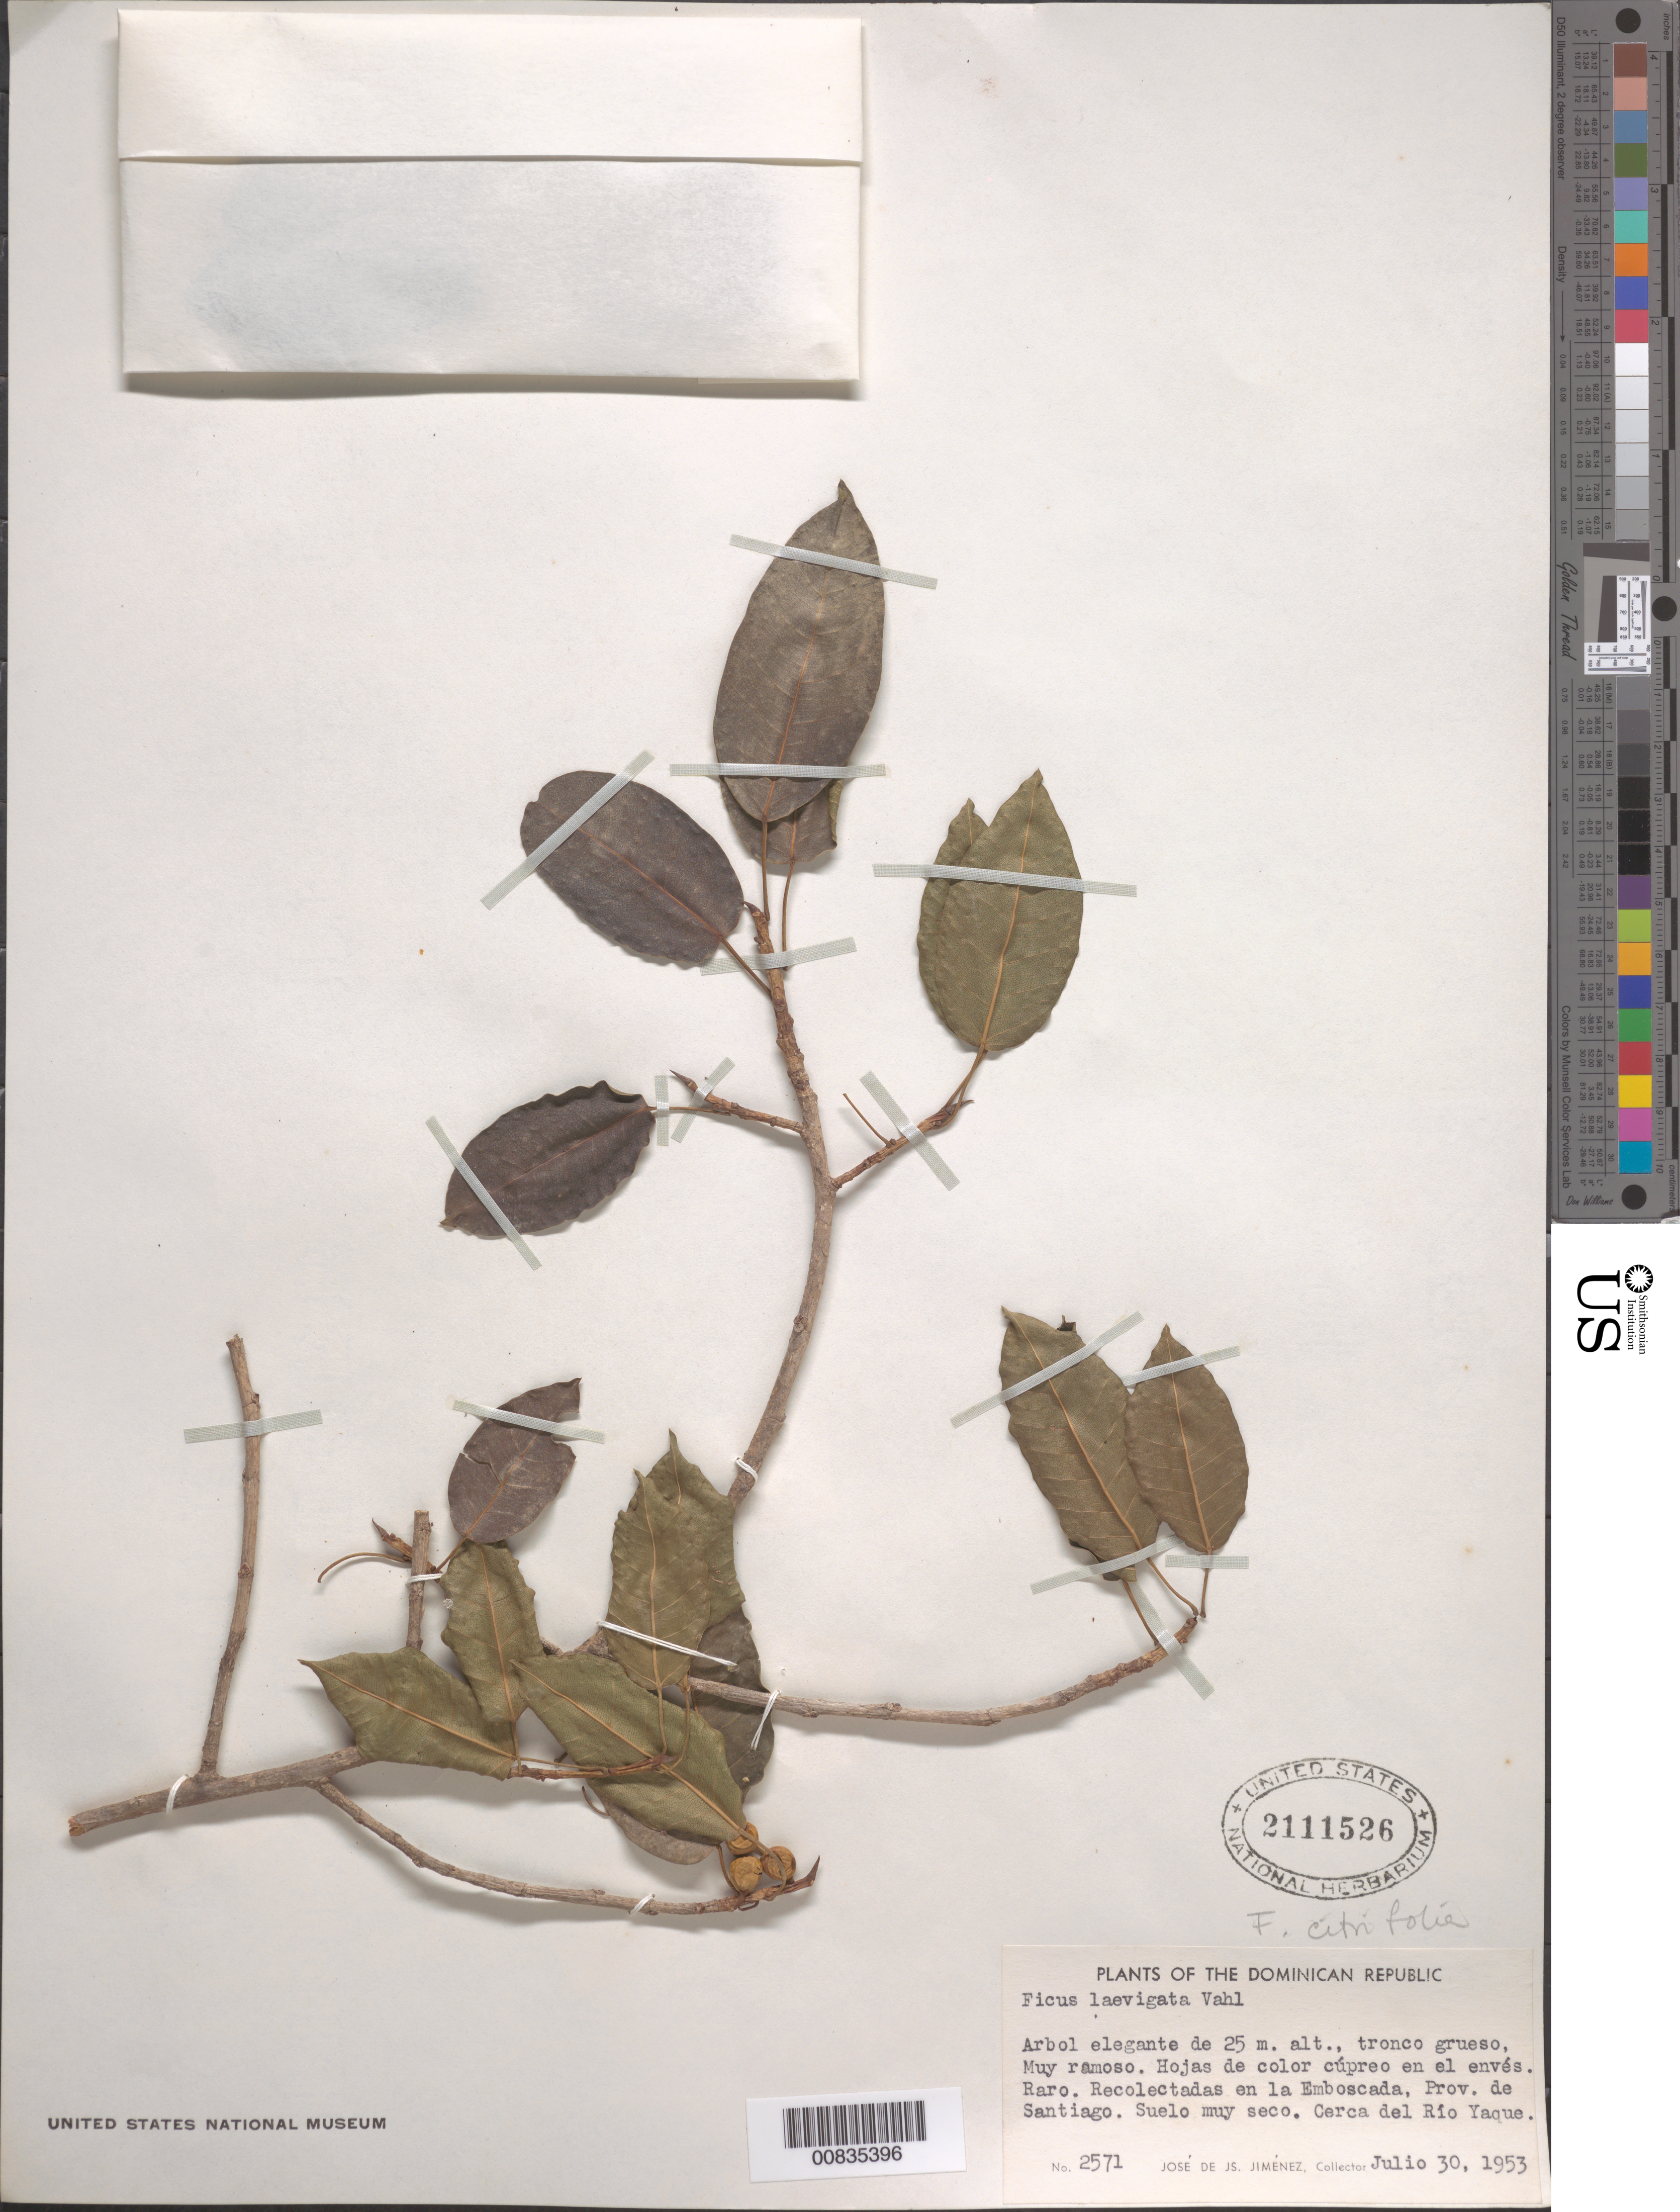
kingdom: Plantae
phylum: Tracheophyta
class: Magnoliopsida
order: Rosales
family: Moraceae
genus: Ficus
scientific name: Ficus citrifolia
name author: Mill.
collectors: J. J. Jiménez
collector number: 2571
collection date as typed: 30 Jul 1953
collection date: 1953-07-30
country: Dominican Republic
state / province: Santiago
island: Hispaniola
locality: La Emboscada. Cerca del Río Yaque.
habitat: Suelo muy seco.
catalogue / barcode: US 2111526